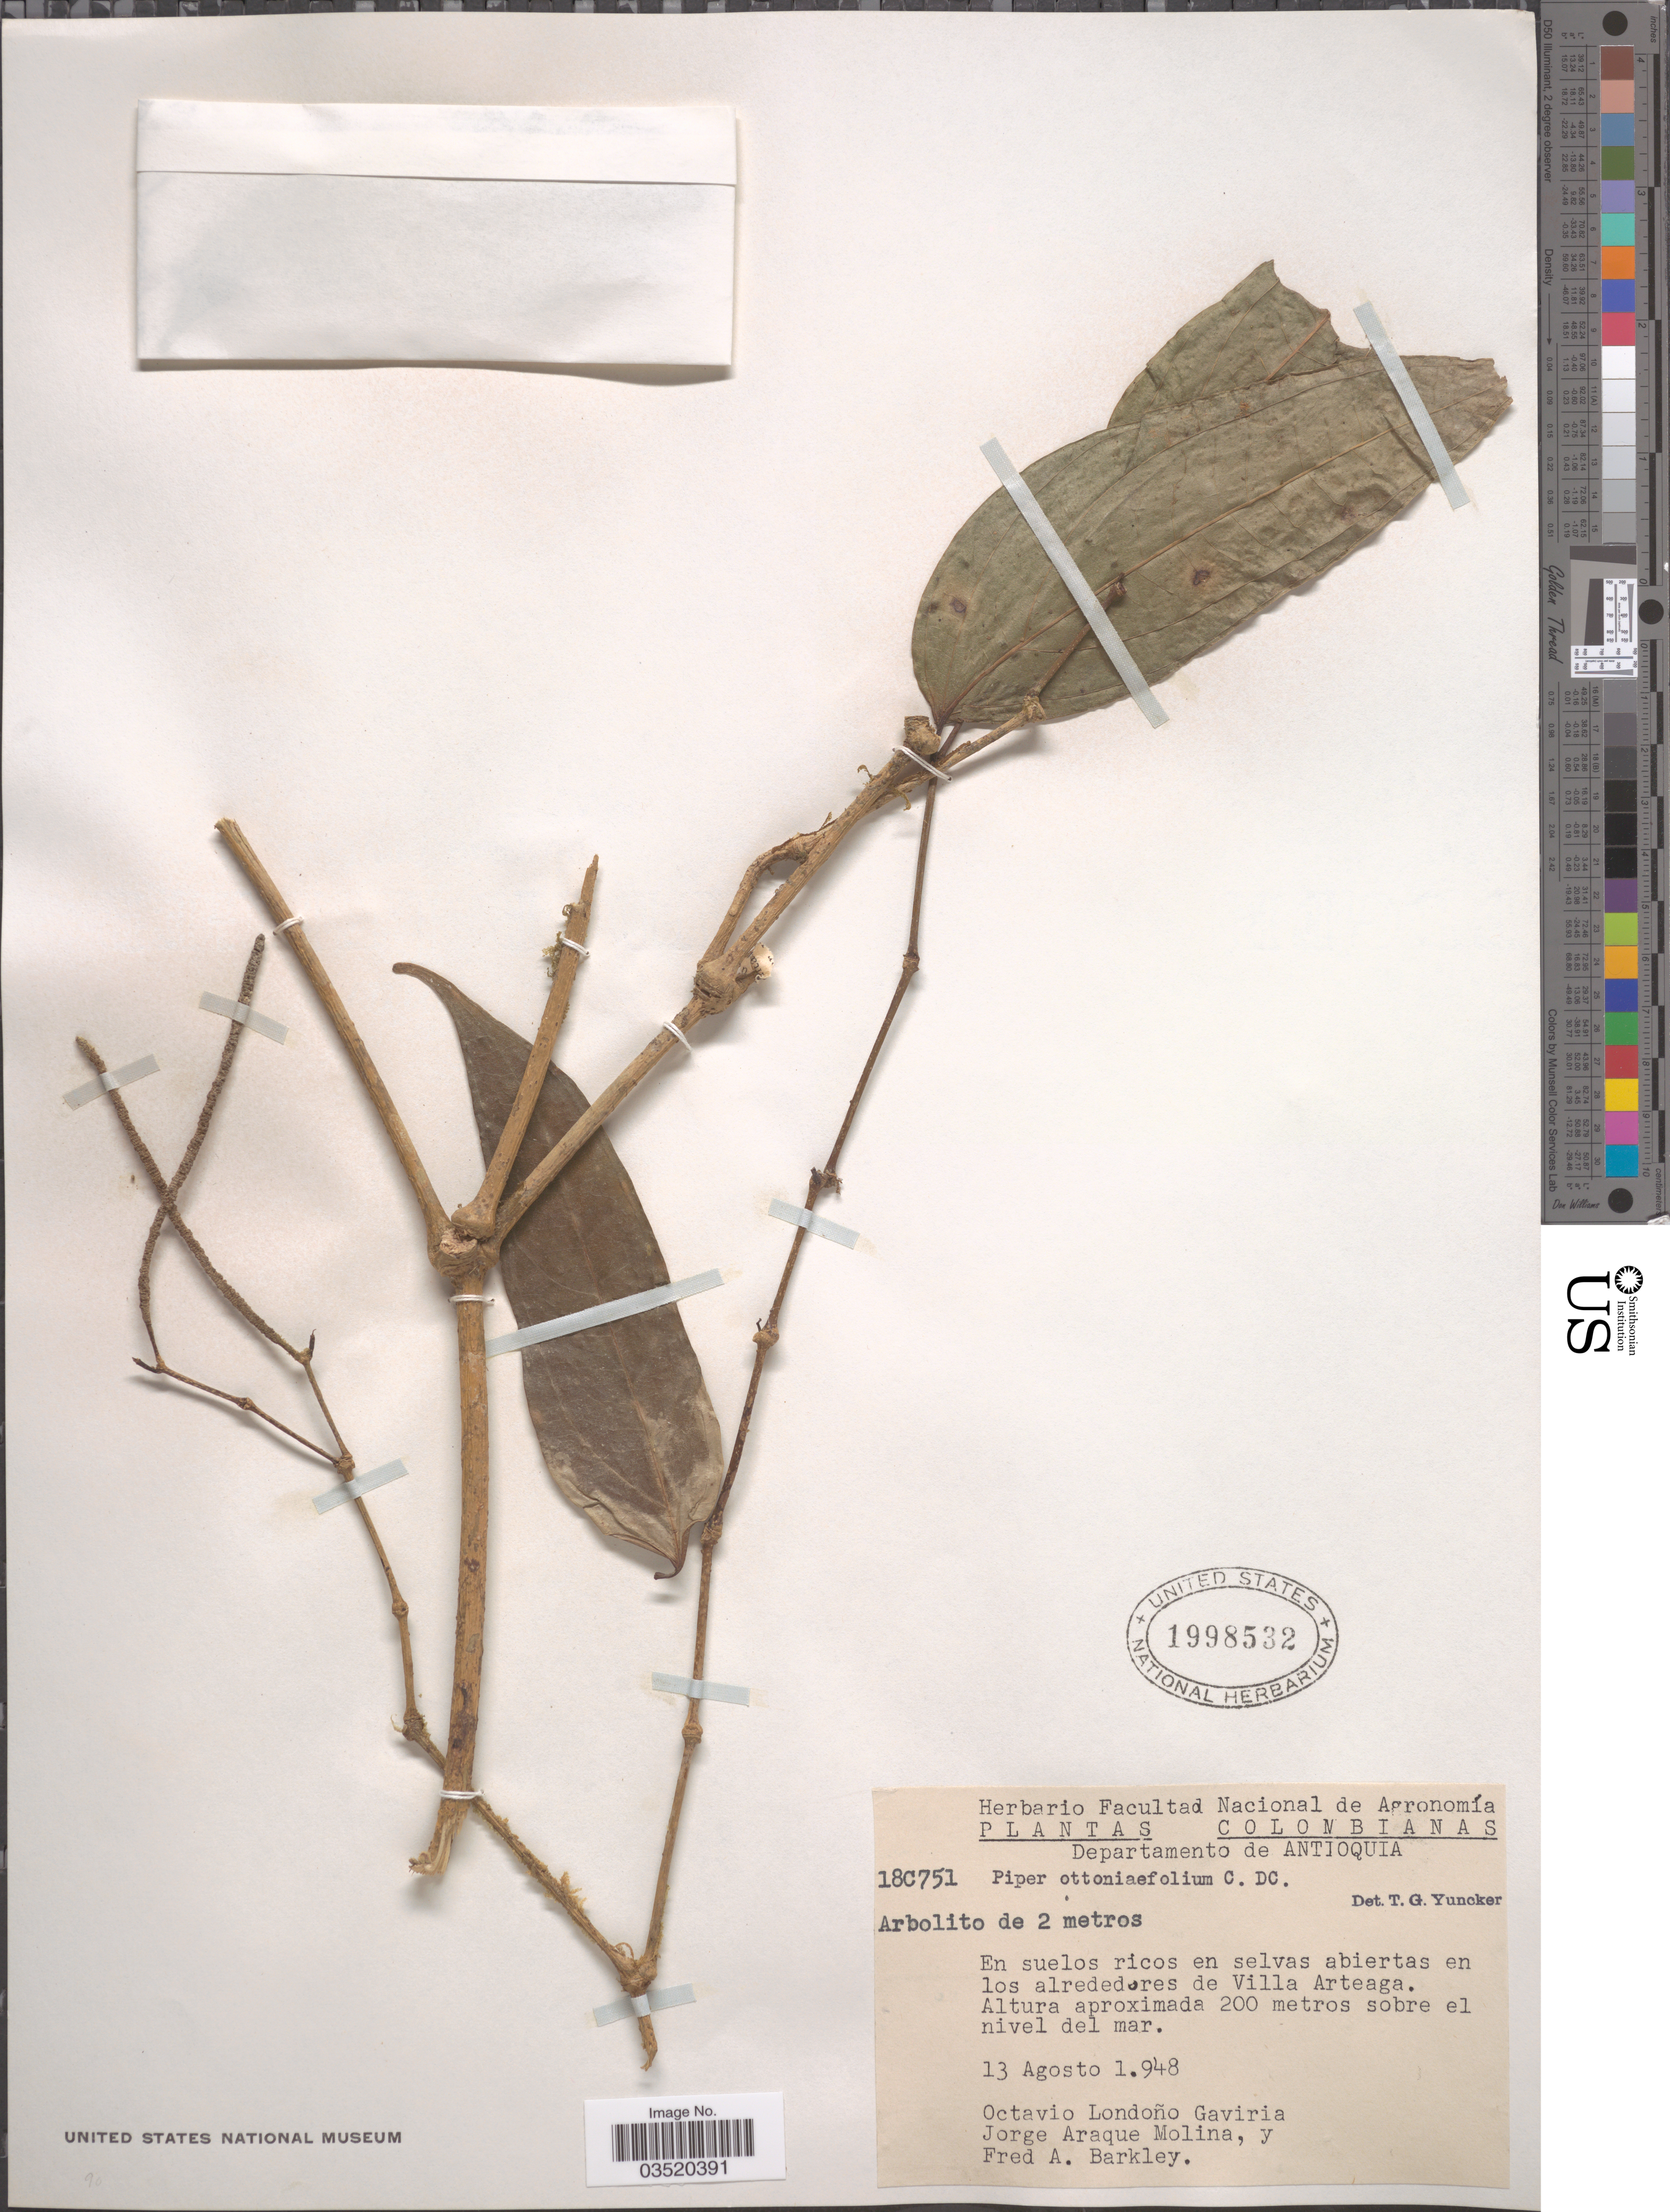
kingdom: Plantae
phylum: Tracheophyta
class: Magnoliopsida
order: Piperales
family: Piperaceae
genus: Piper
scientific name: Piper ottoniifolium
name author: C. DC.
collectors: O. L. Gaviria, J. Araque Molina & F. A. Barkley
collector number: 18C751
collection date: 1948-08-13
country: Colombia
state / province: Antioquia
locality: Departamento de Antioquia. En los alrededores de Villa Arteaga.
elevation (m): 200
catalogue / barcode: US 1998532